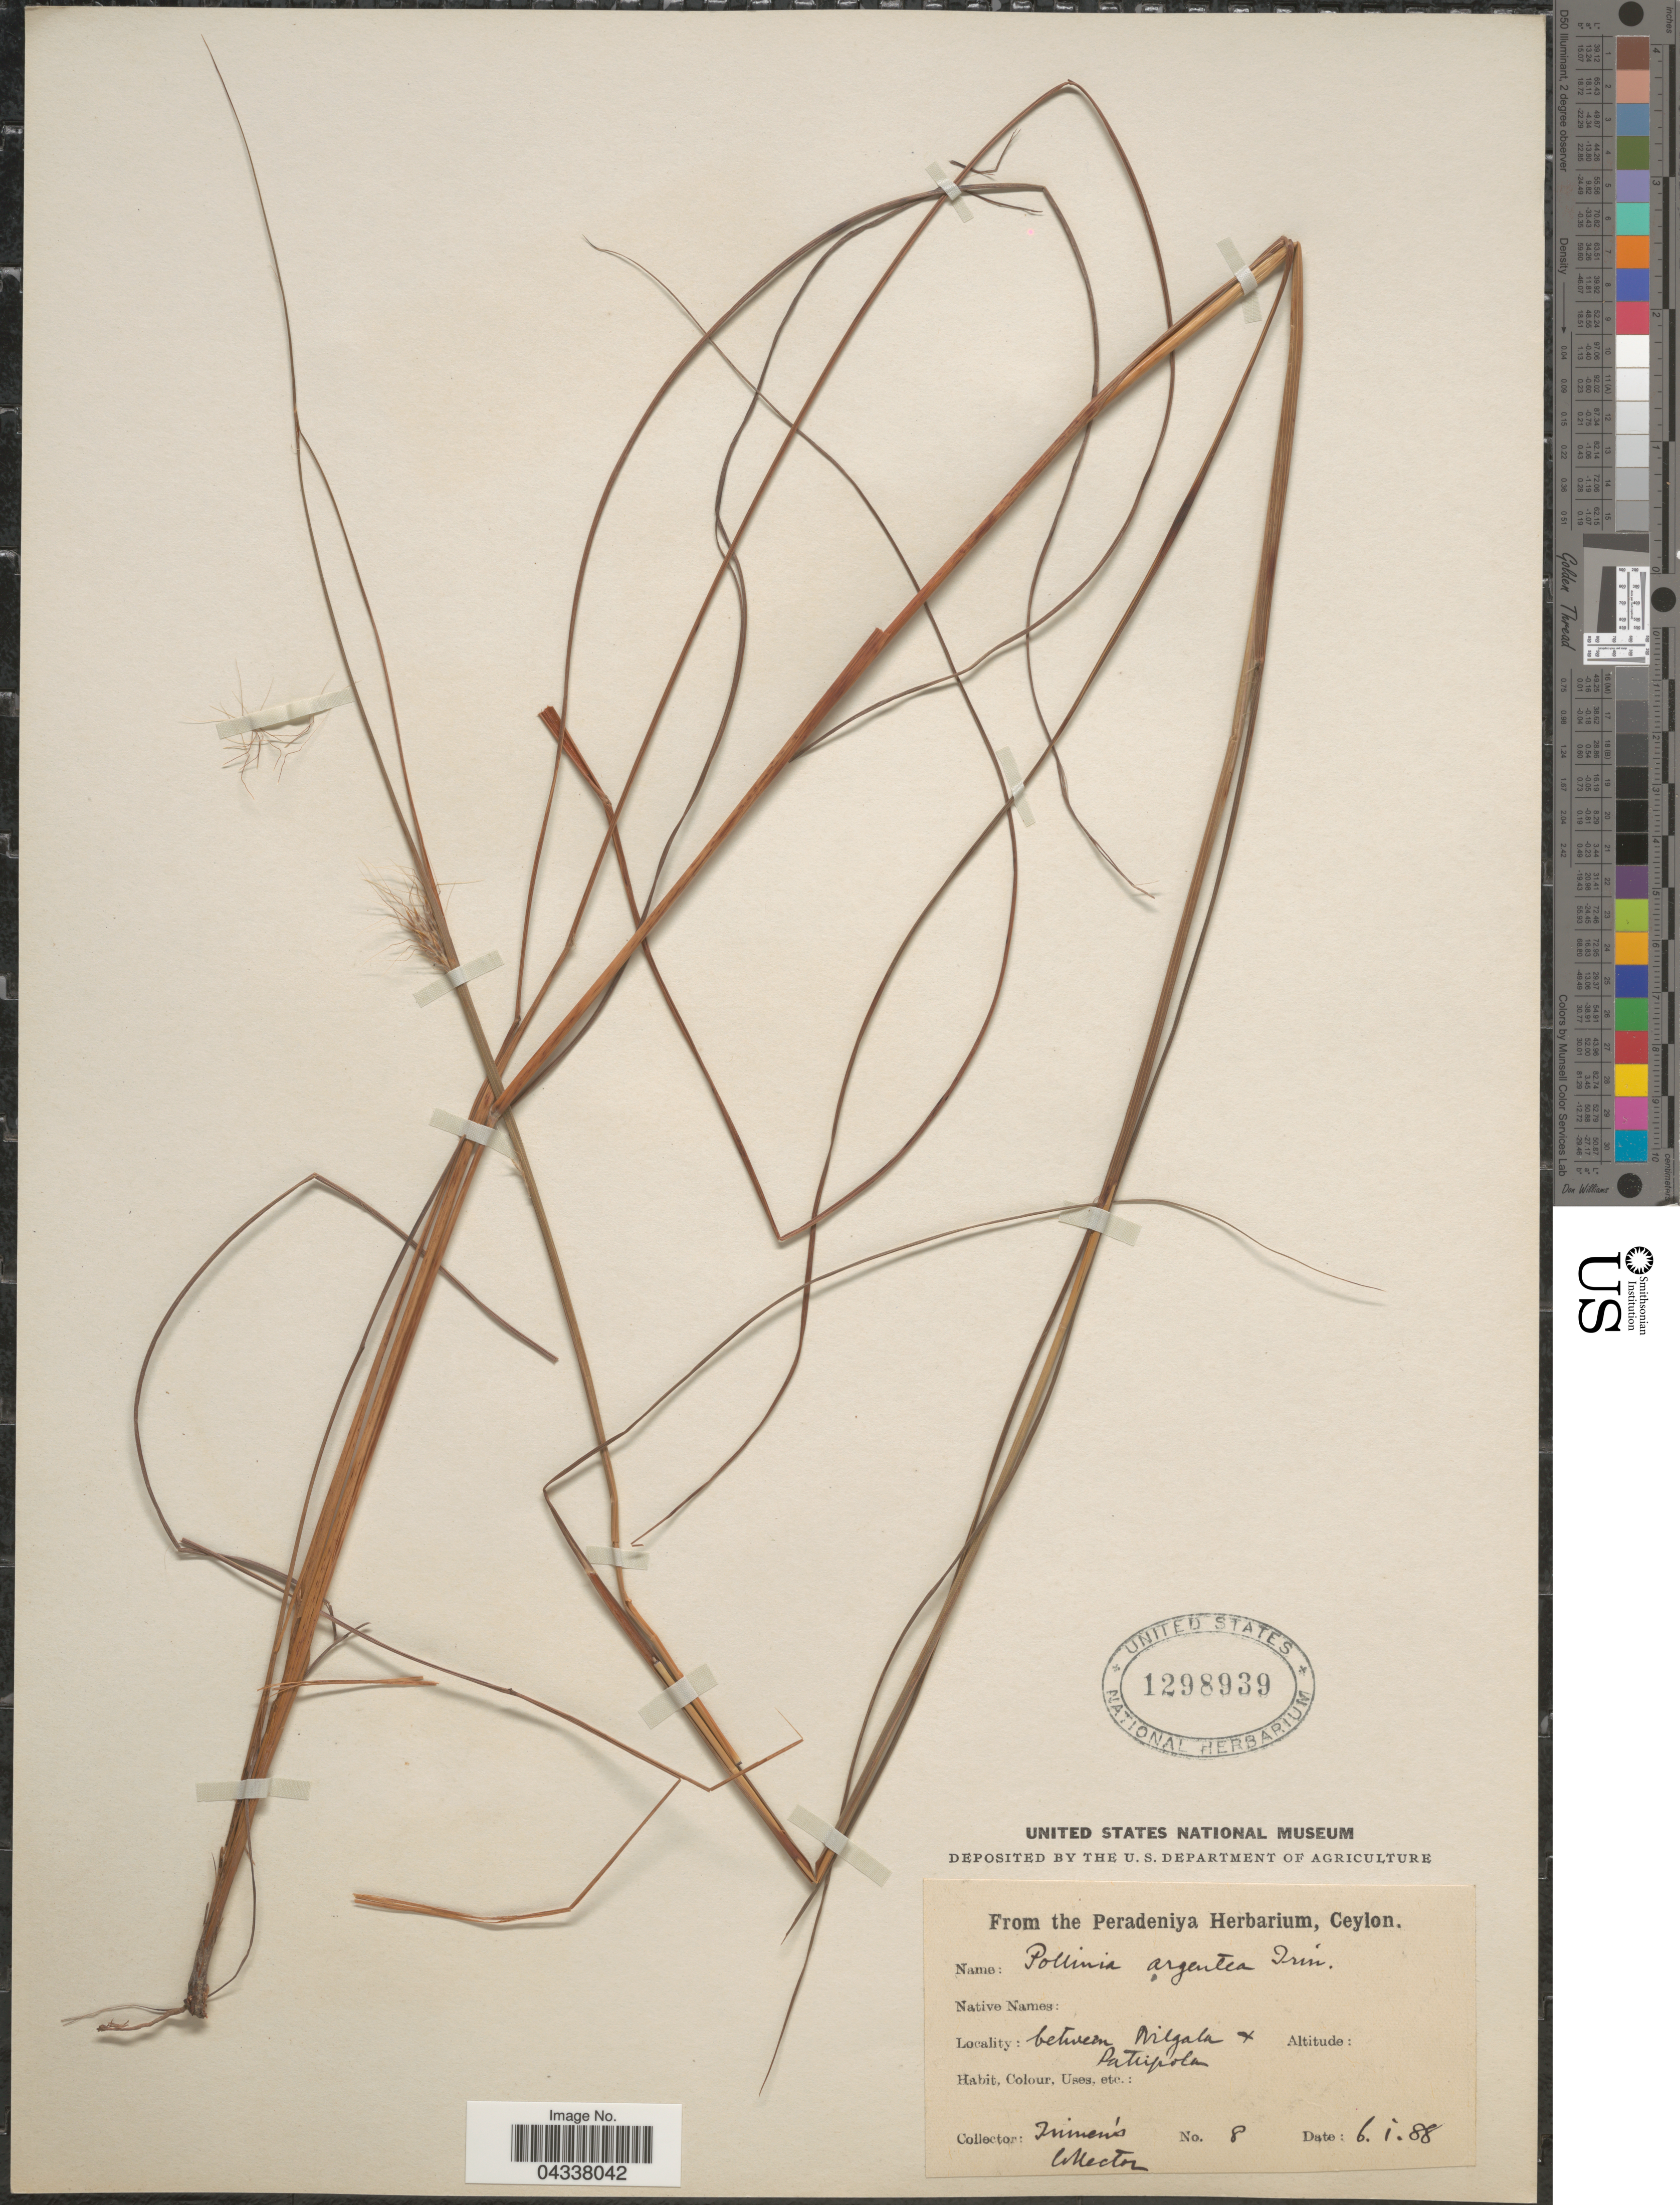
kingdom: Plantae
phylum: Tracheophyta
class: Liliopsida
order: Poales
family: Poaceae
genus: Pseudopogonatherum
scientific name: Pseudopogonatherum trispicatum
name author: (Schult.) Ohwi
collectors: Trimen's collector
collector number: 8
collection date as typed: Transcribed d/m/y: 6/1/88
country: Sri Lanka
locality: Between Nilgala & Patipola.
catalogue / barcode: US 1298939